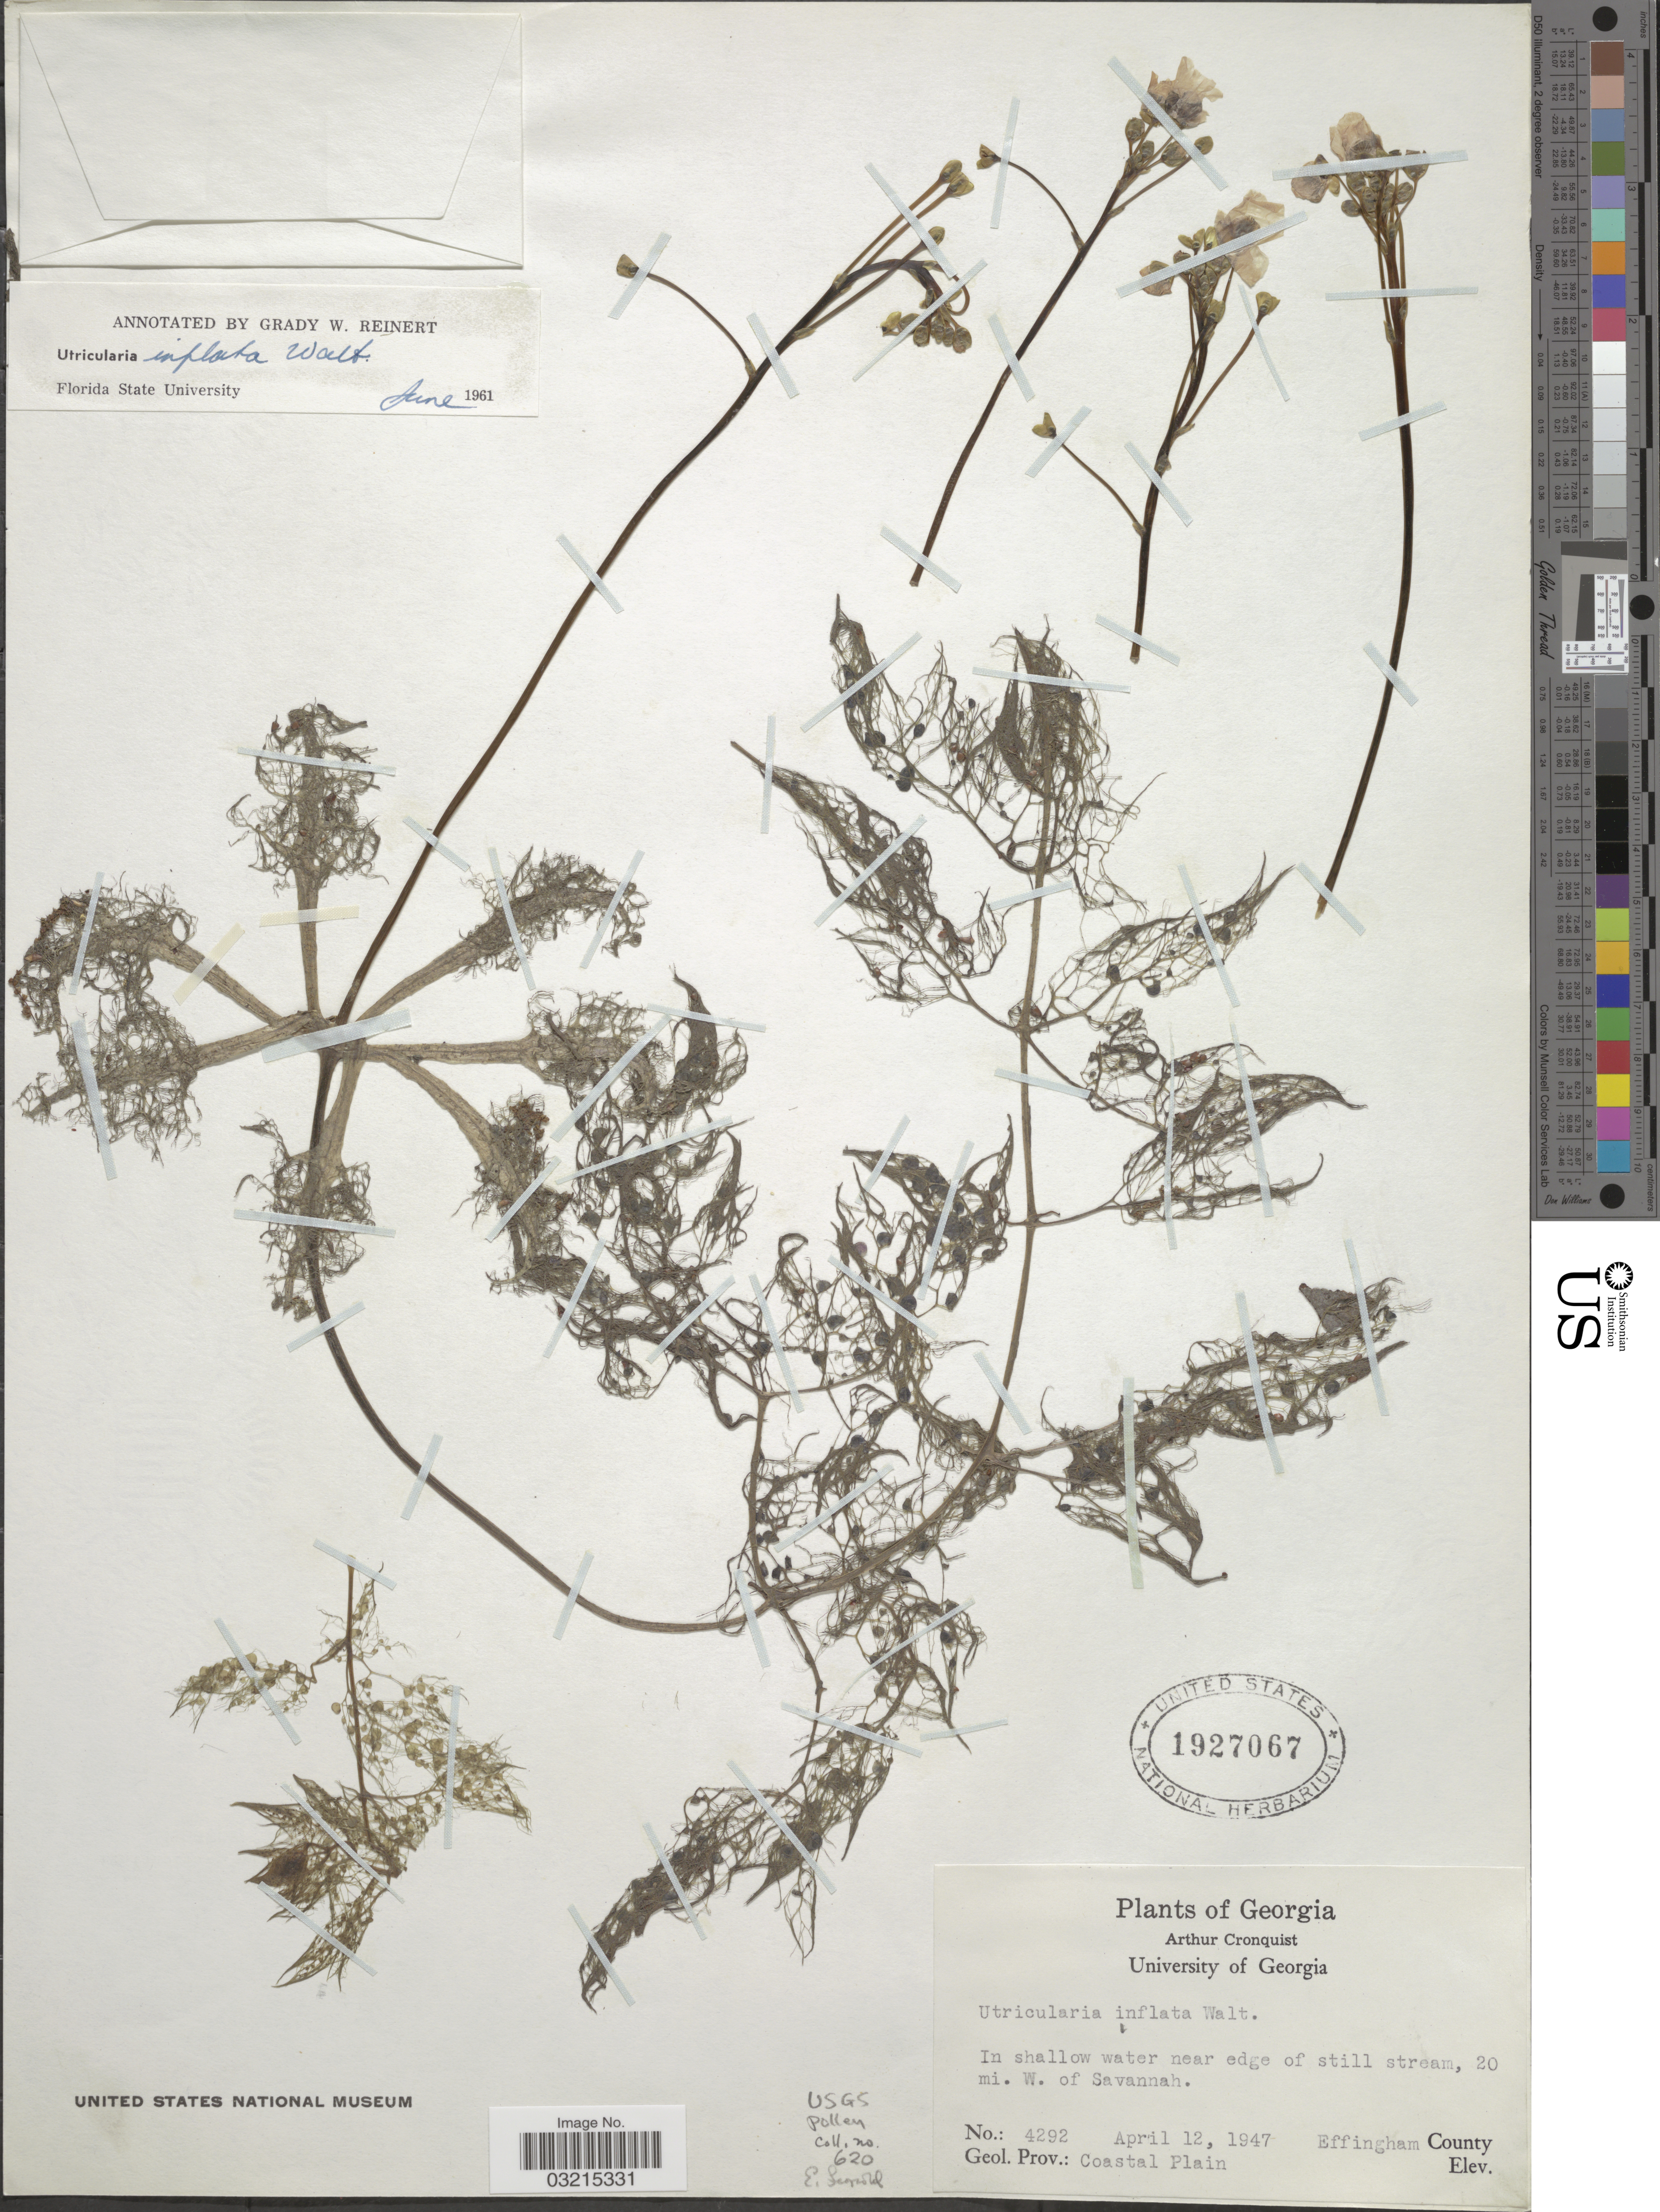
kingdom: Plantae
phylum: Tracheophyta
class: Magnoliopsida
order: Lamiales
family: Lentibulariaceae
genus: Utricularia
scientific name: Utricularia inflata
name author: Walter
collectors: A. J. Cronquist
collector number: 4292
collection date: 1947-04-12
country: United States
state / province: Georgia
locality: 20 mi. W. of Savannah. Effingham County. Geol. Prov.: Coastal Plain.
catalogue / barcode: US 1927067